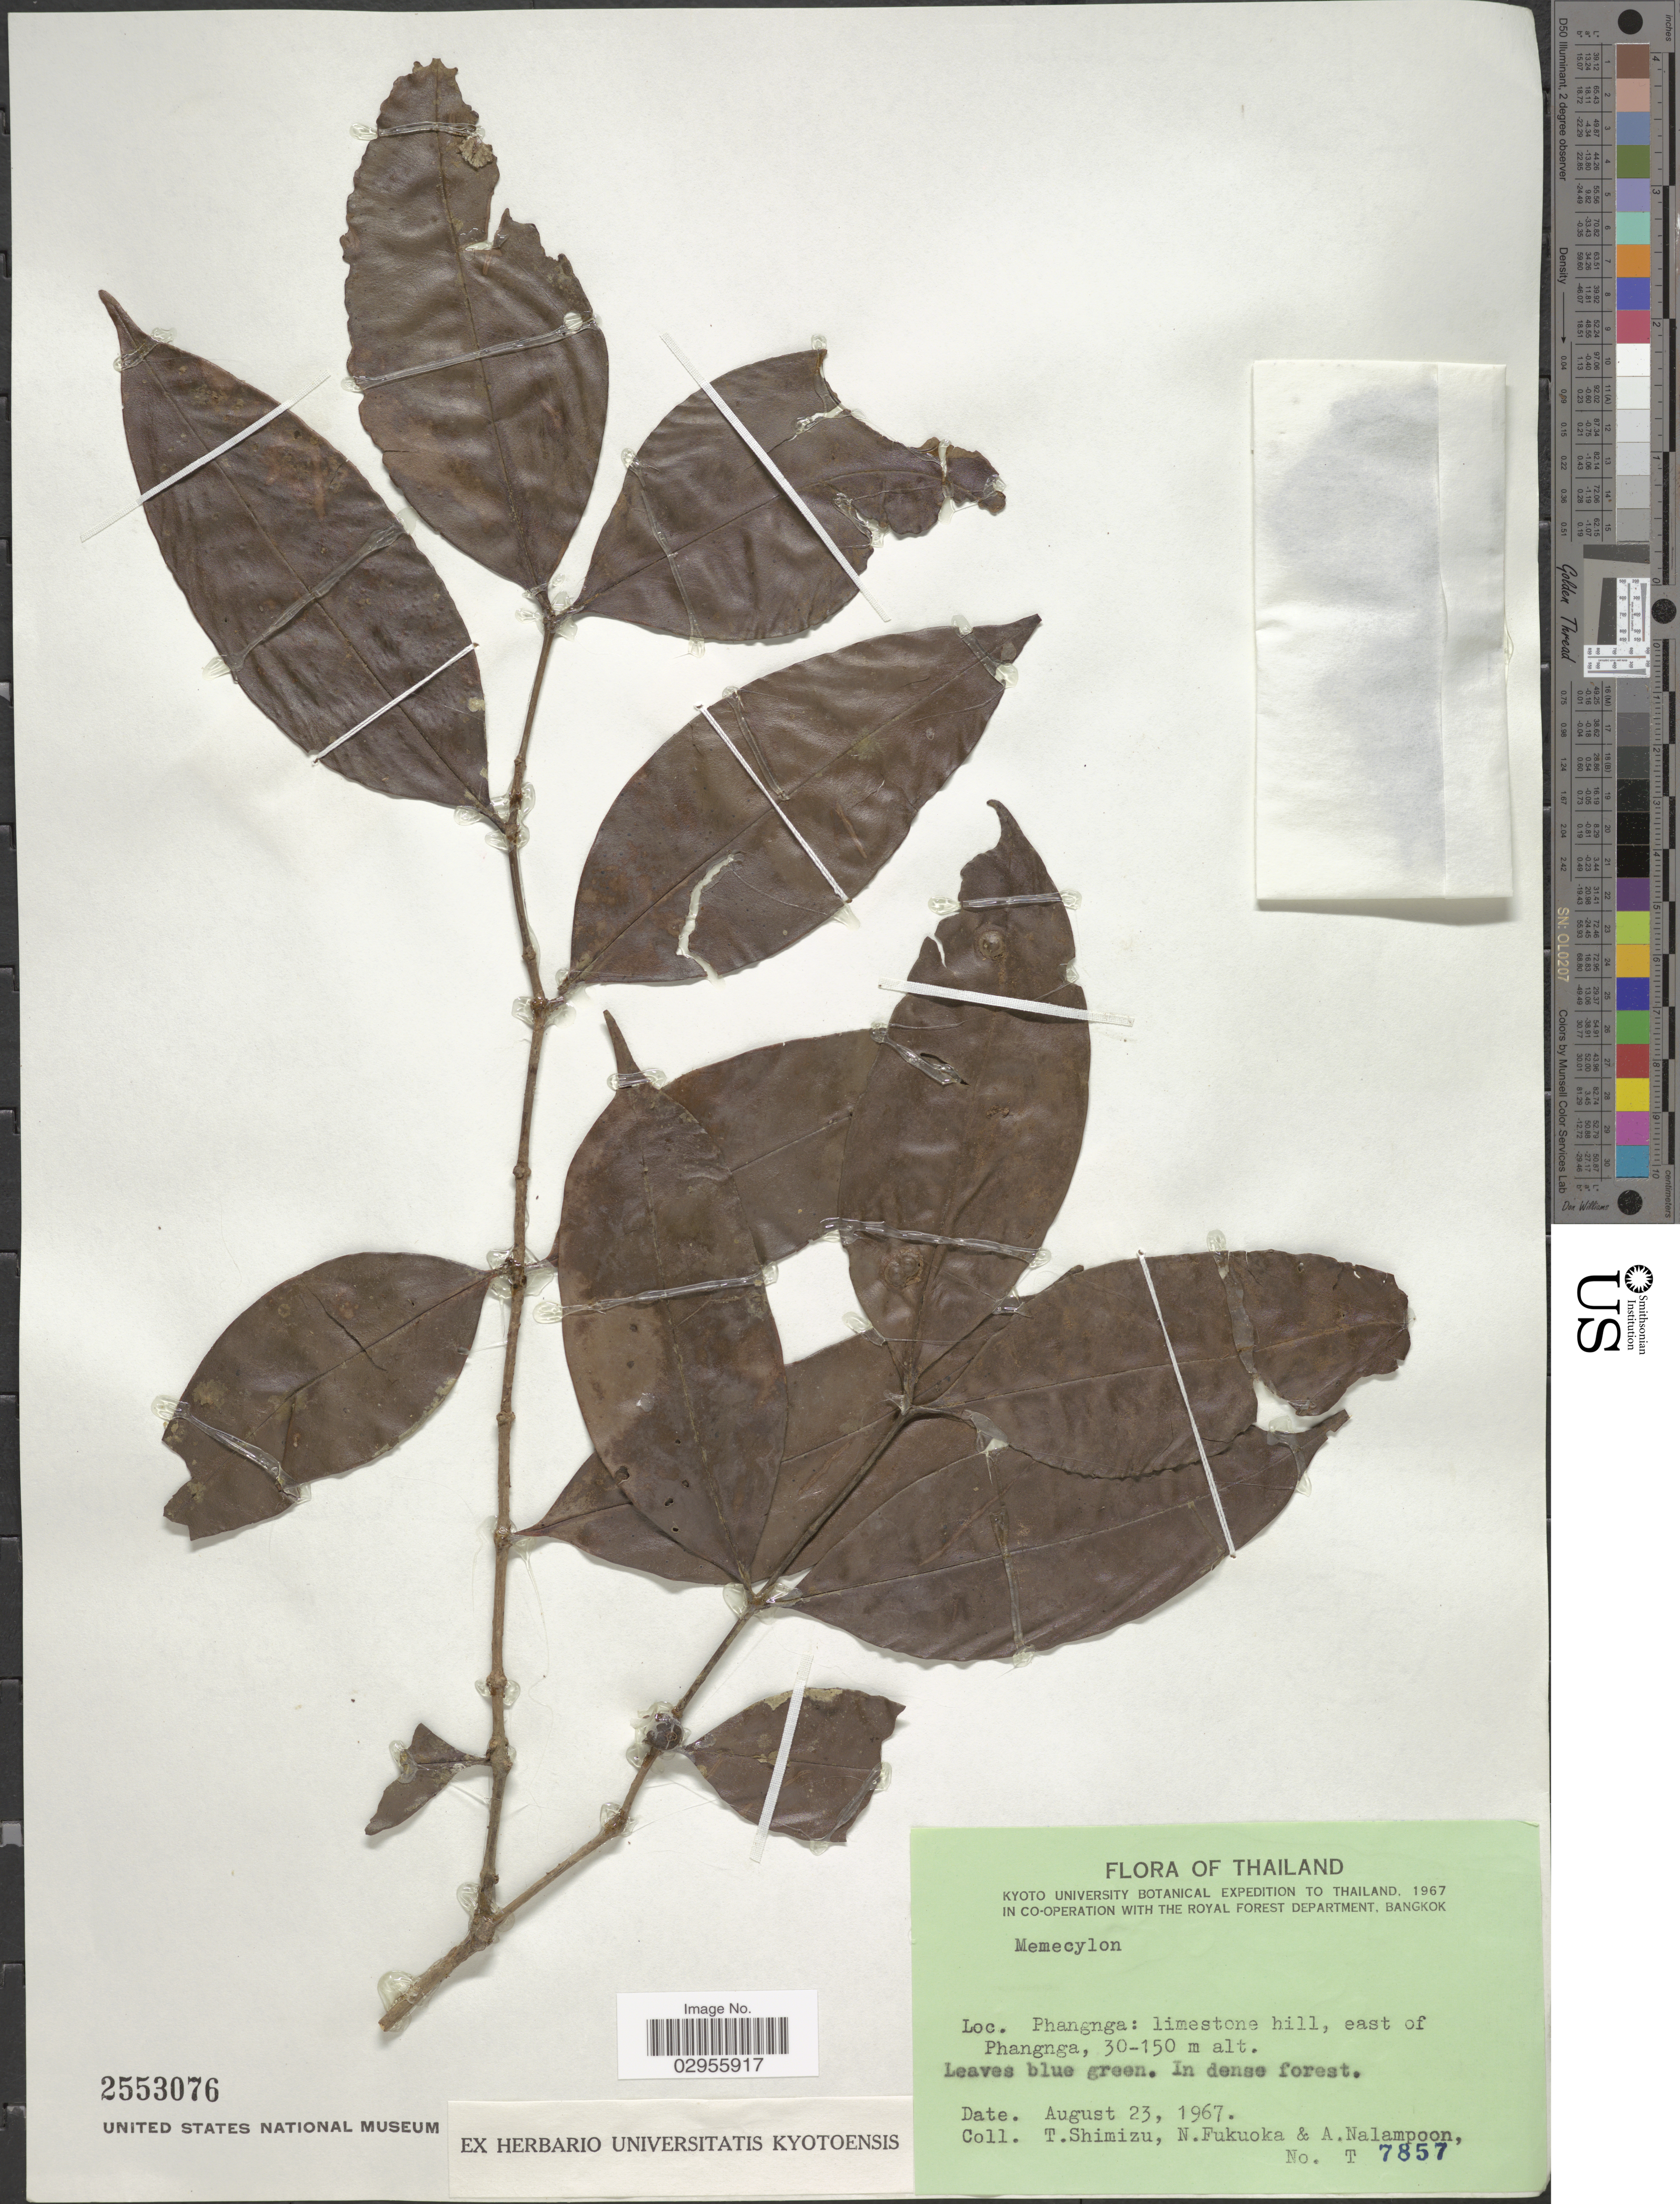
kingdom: Plantae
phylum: Tracheophyta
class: Magnoliopsida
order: Myrtales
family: Melastomataceae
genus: Memecylon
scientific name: Memecylon sp.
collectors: T. Shimizu, N. Fukuoka & A. Nalampoon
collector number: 7857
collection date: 1967-08-23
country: Thailand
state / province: Phang Nga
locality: Phangnga: east of Phangnga.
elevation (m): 30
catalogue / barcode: US 2553076